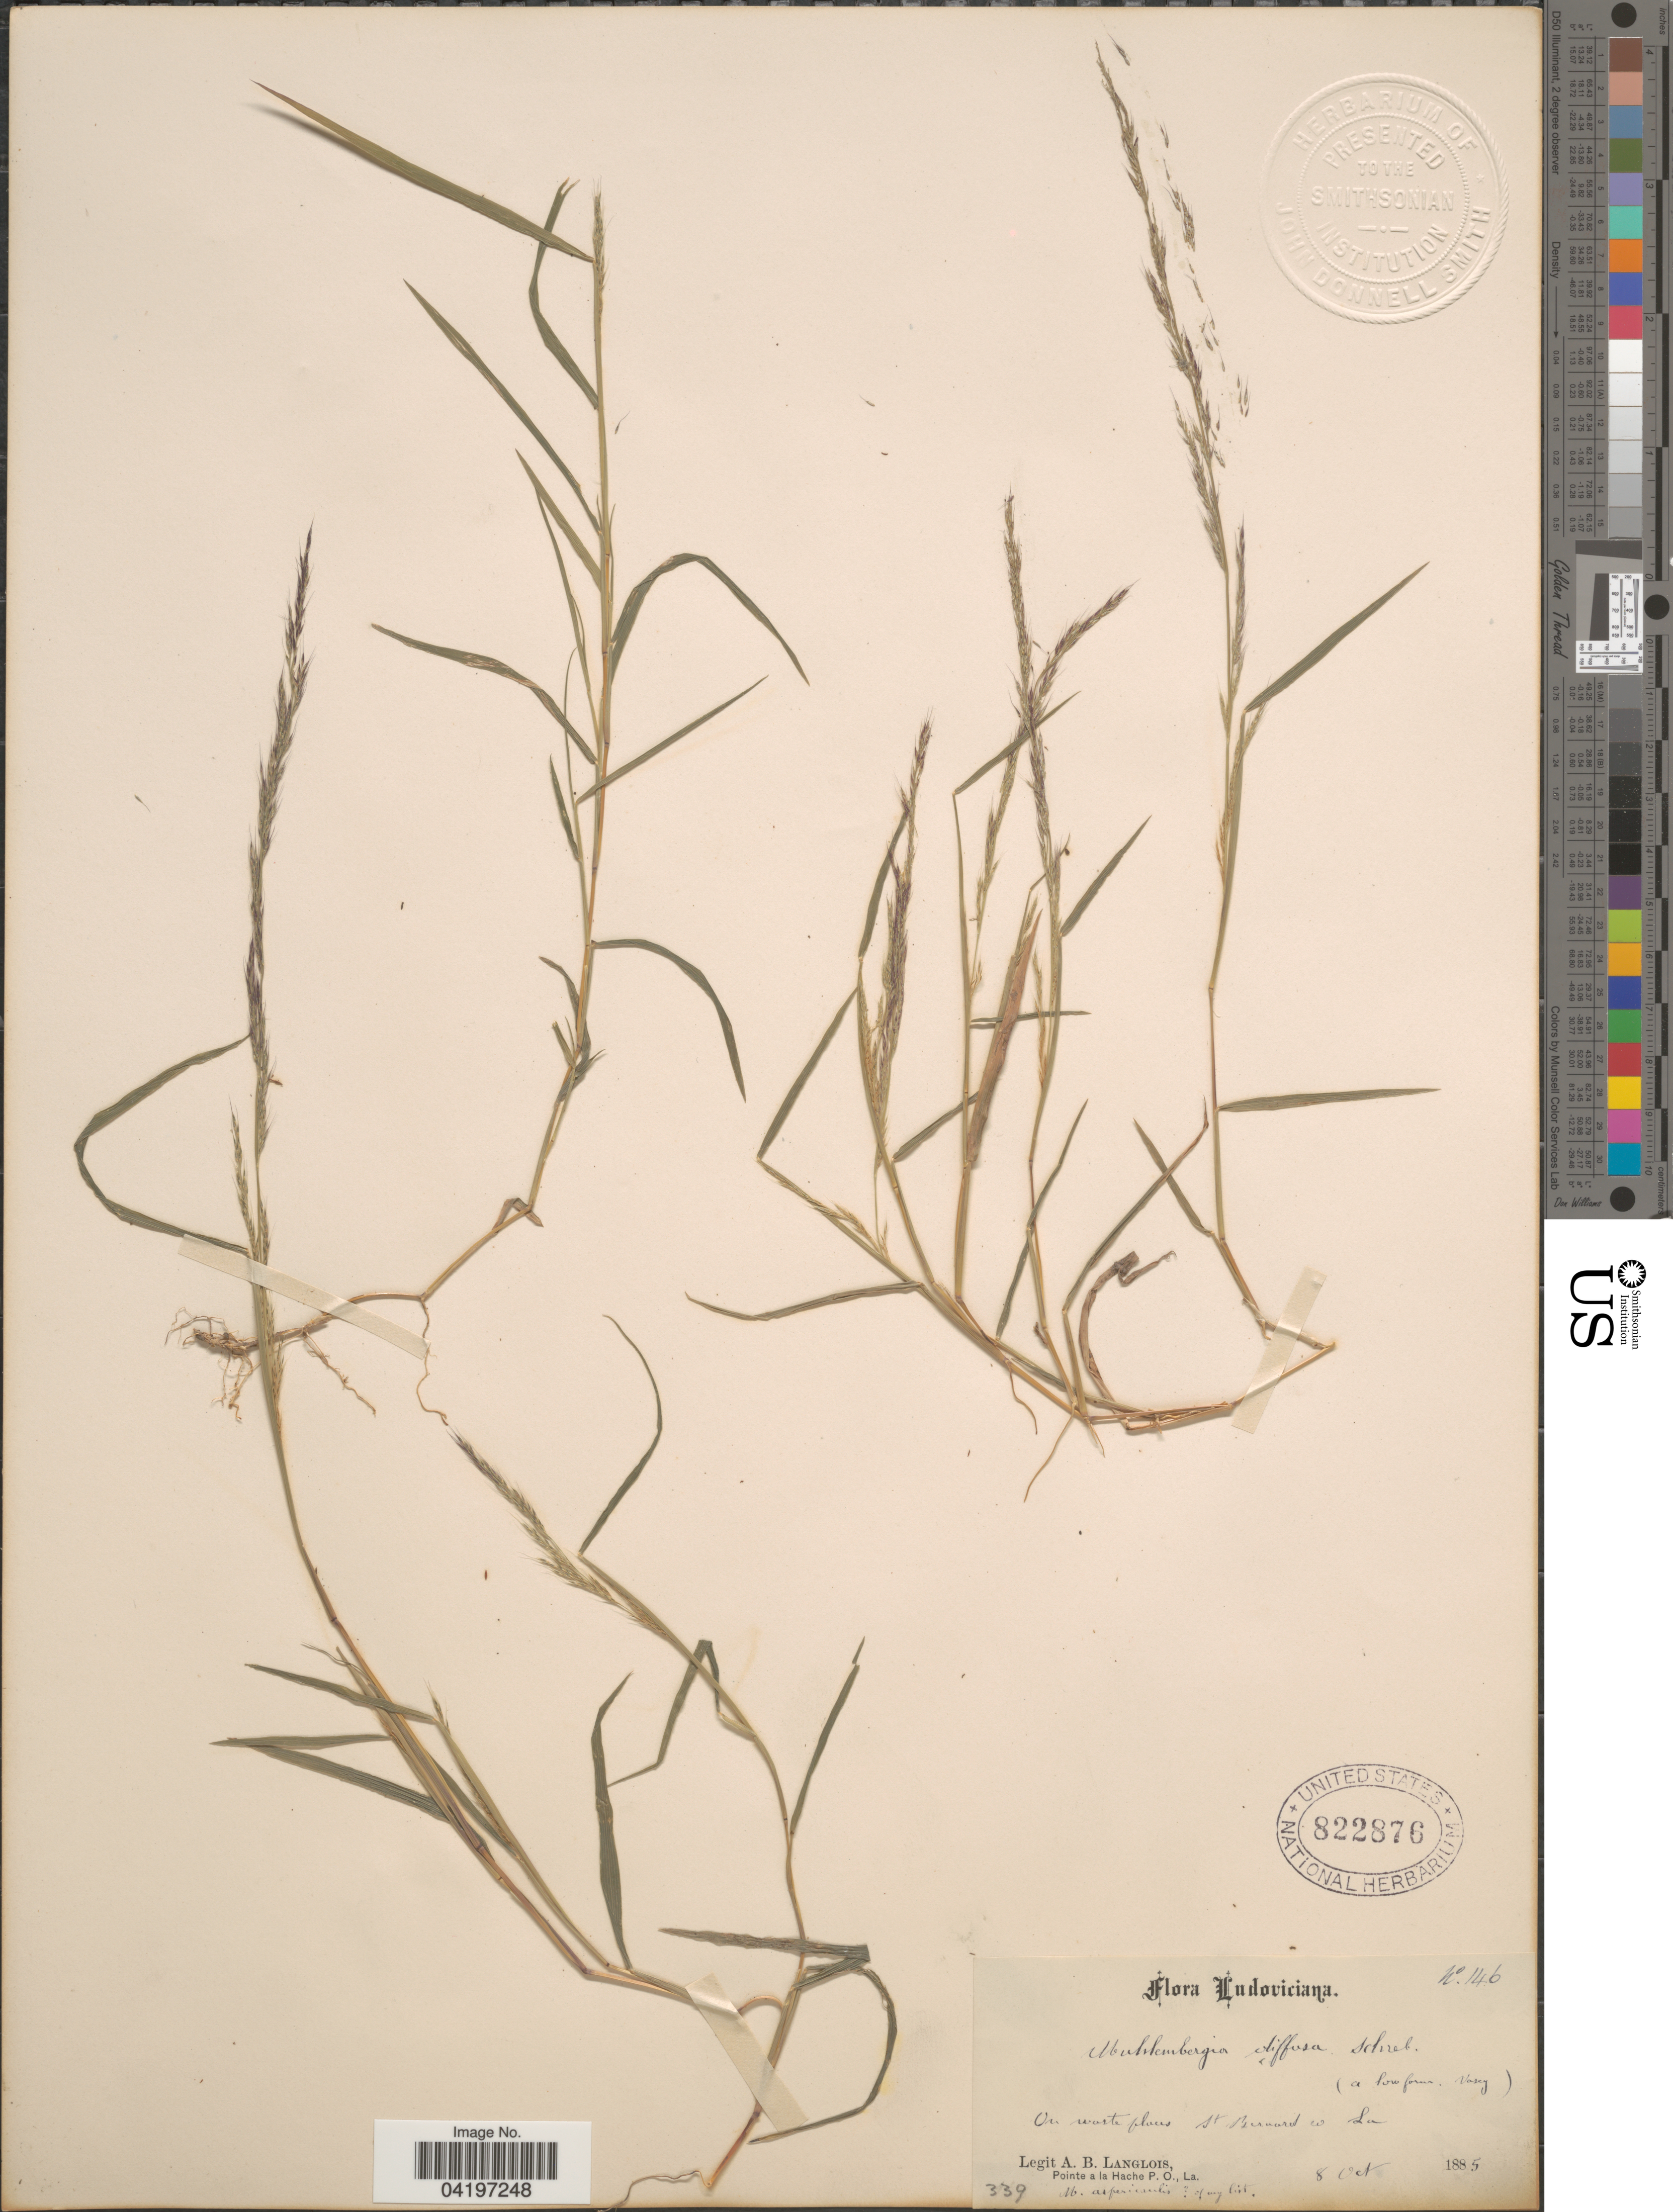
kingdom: Plantae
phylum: Tracheophyta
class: Liliopsida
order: Poales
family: Poaceae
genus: Muhlenbergia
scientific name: Muhlenbergia schreberi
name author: J.F. Gmel.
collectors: A. Langlois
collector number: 146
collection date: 1885-10-08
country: United States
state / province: Louisiana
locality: Ludoviciana. On waste places St Bernard Co.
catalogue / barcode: US 822876